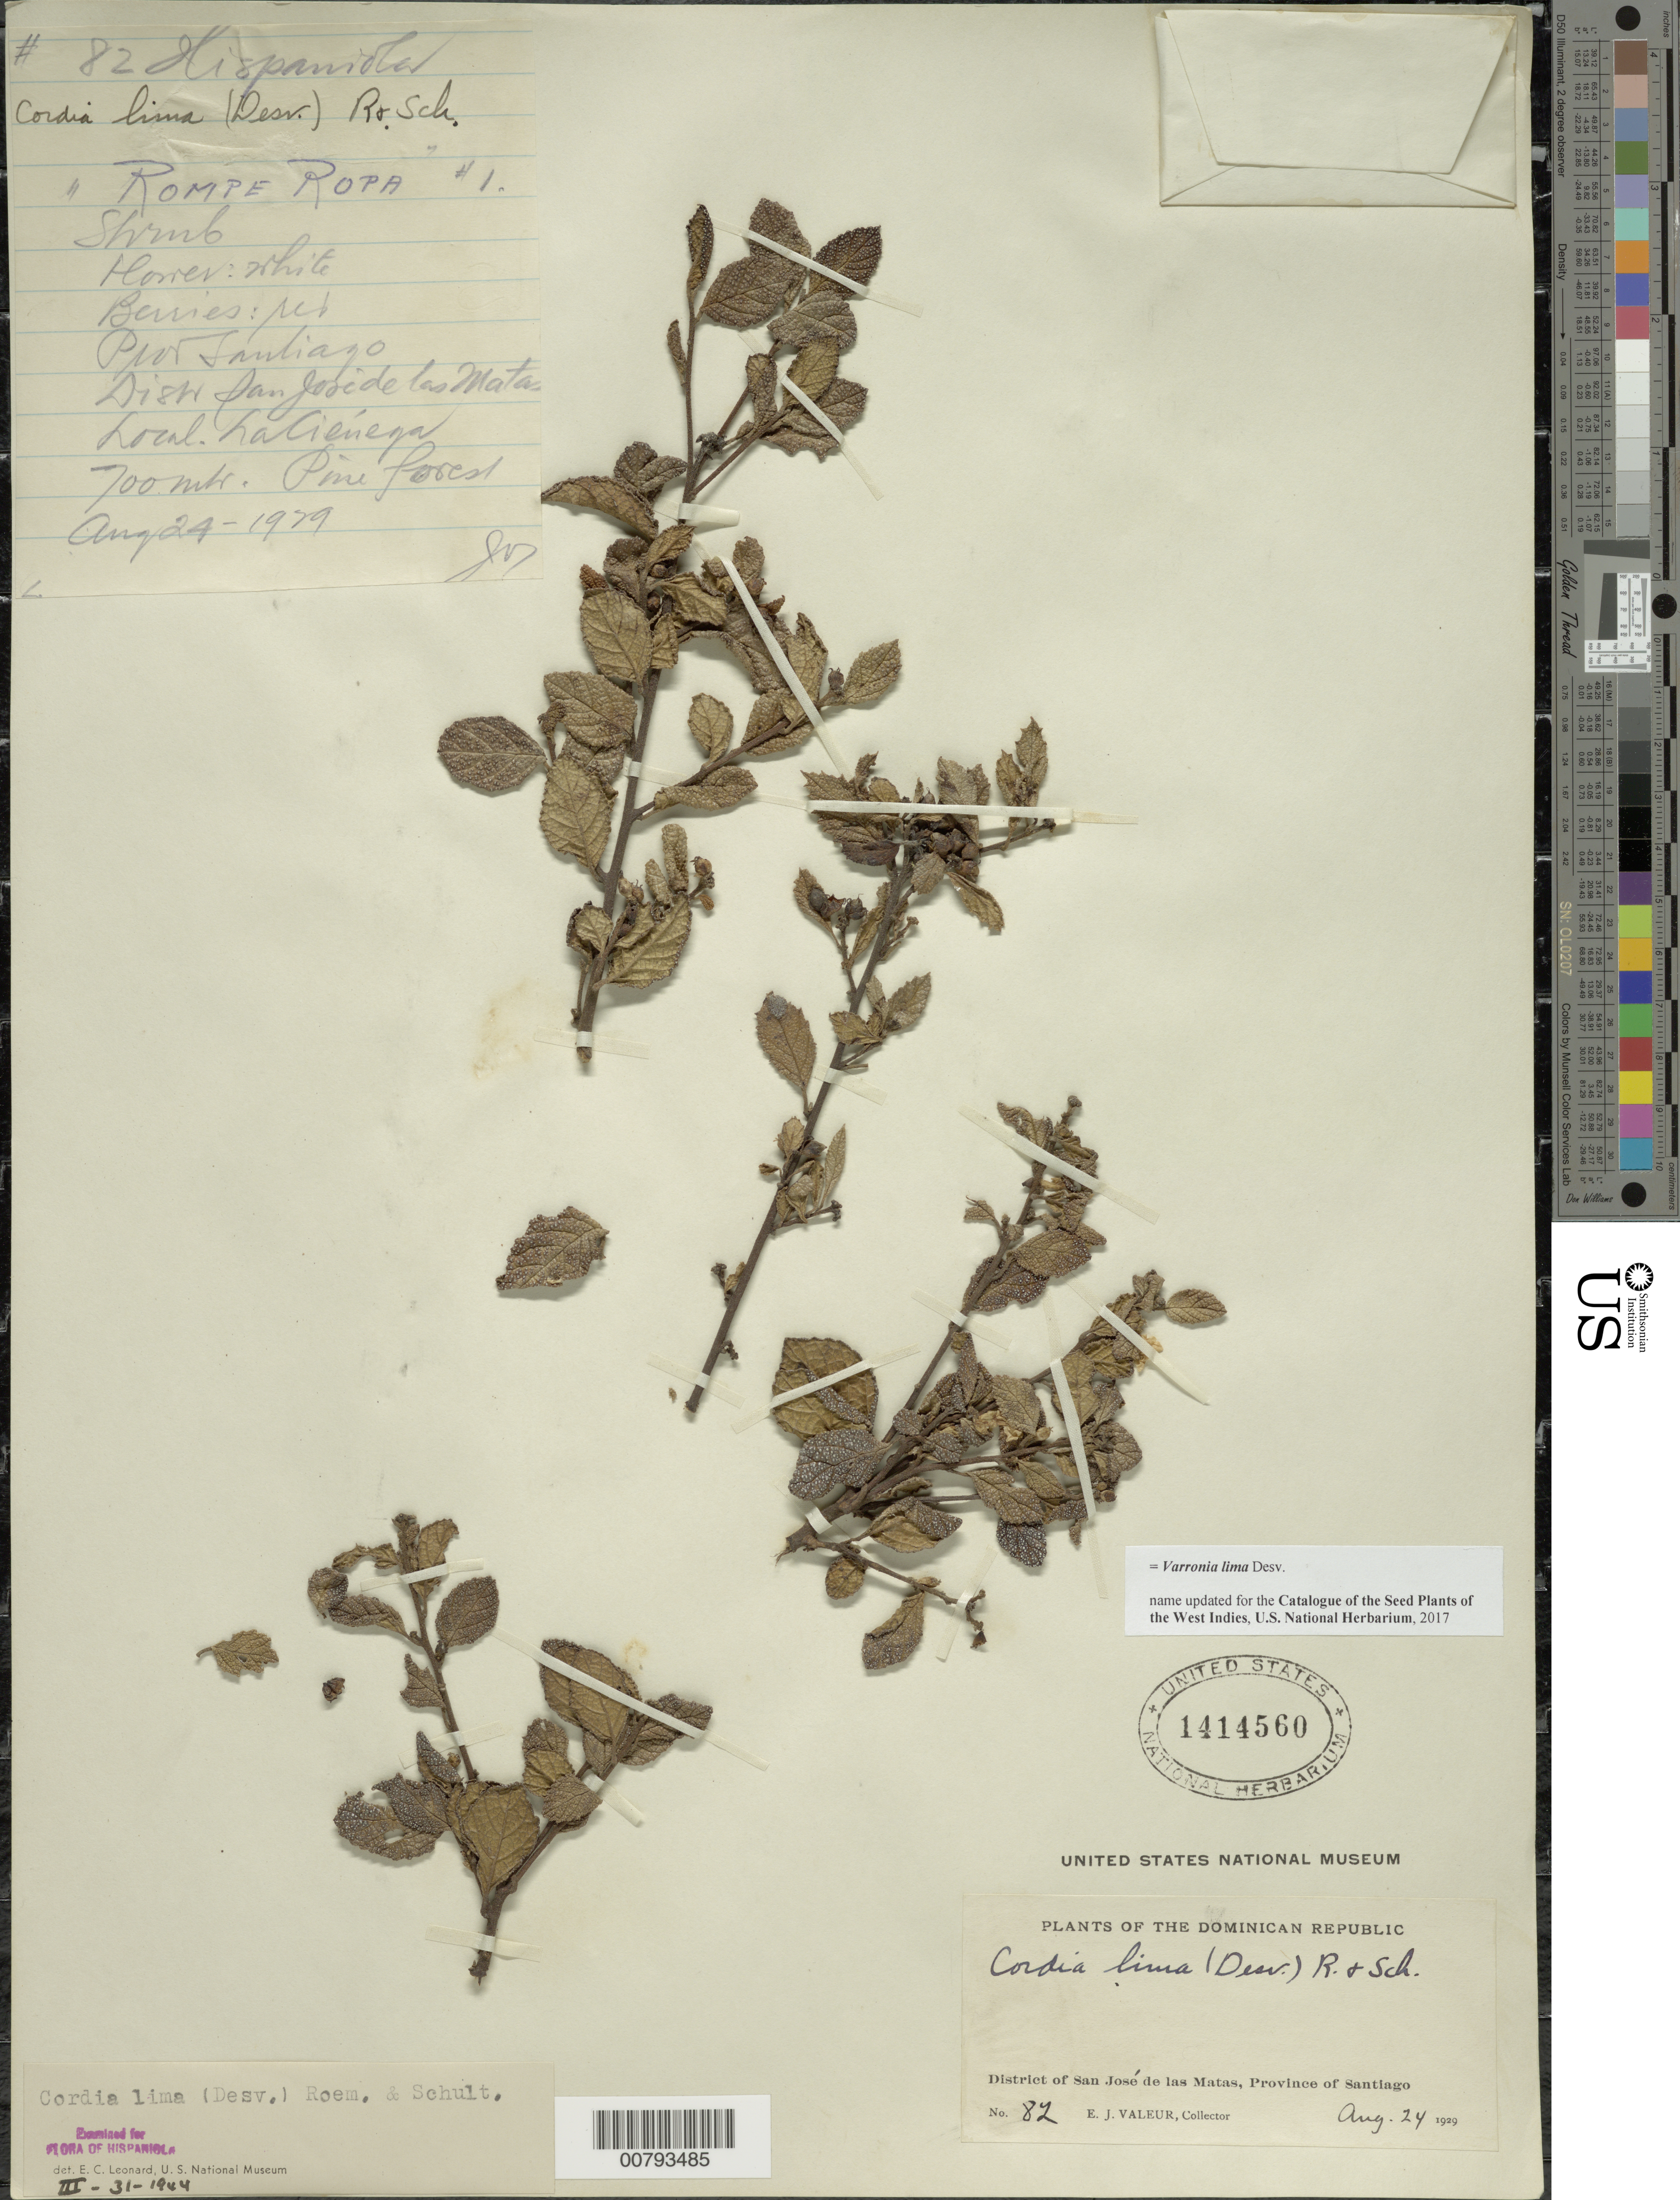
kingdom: Plantae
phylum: Tracheophyta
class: Magnoliopsida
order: Boraginales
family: Cordiaceae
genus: Varronia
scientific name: Varronia lima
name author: Desv.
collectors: E. Valeur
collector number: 82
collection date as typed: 24 Aug 1929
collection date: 1929-08-24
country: Dominican Republic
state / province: Santiago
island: Hispaniola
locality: Distr. San José de las Matas, Locality La Ciénaga.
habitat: Pine forest.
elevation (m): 700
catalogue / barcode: US 1414560